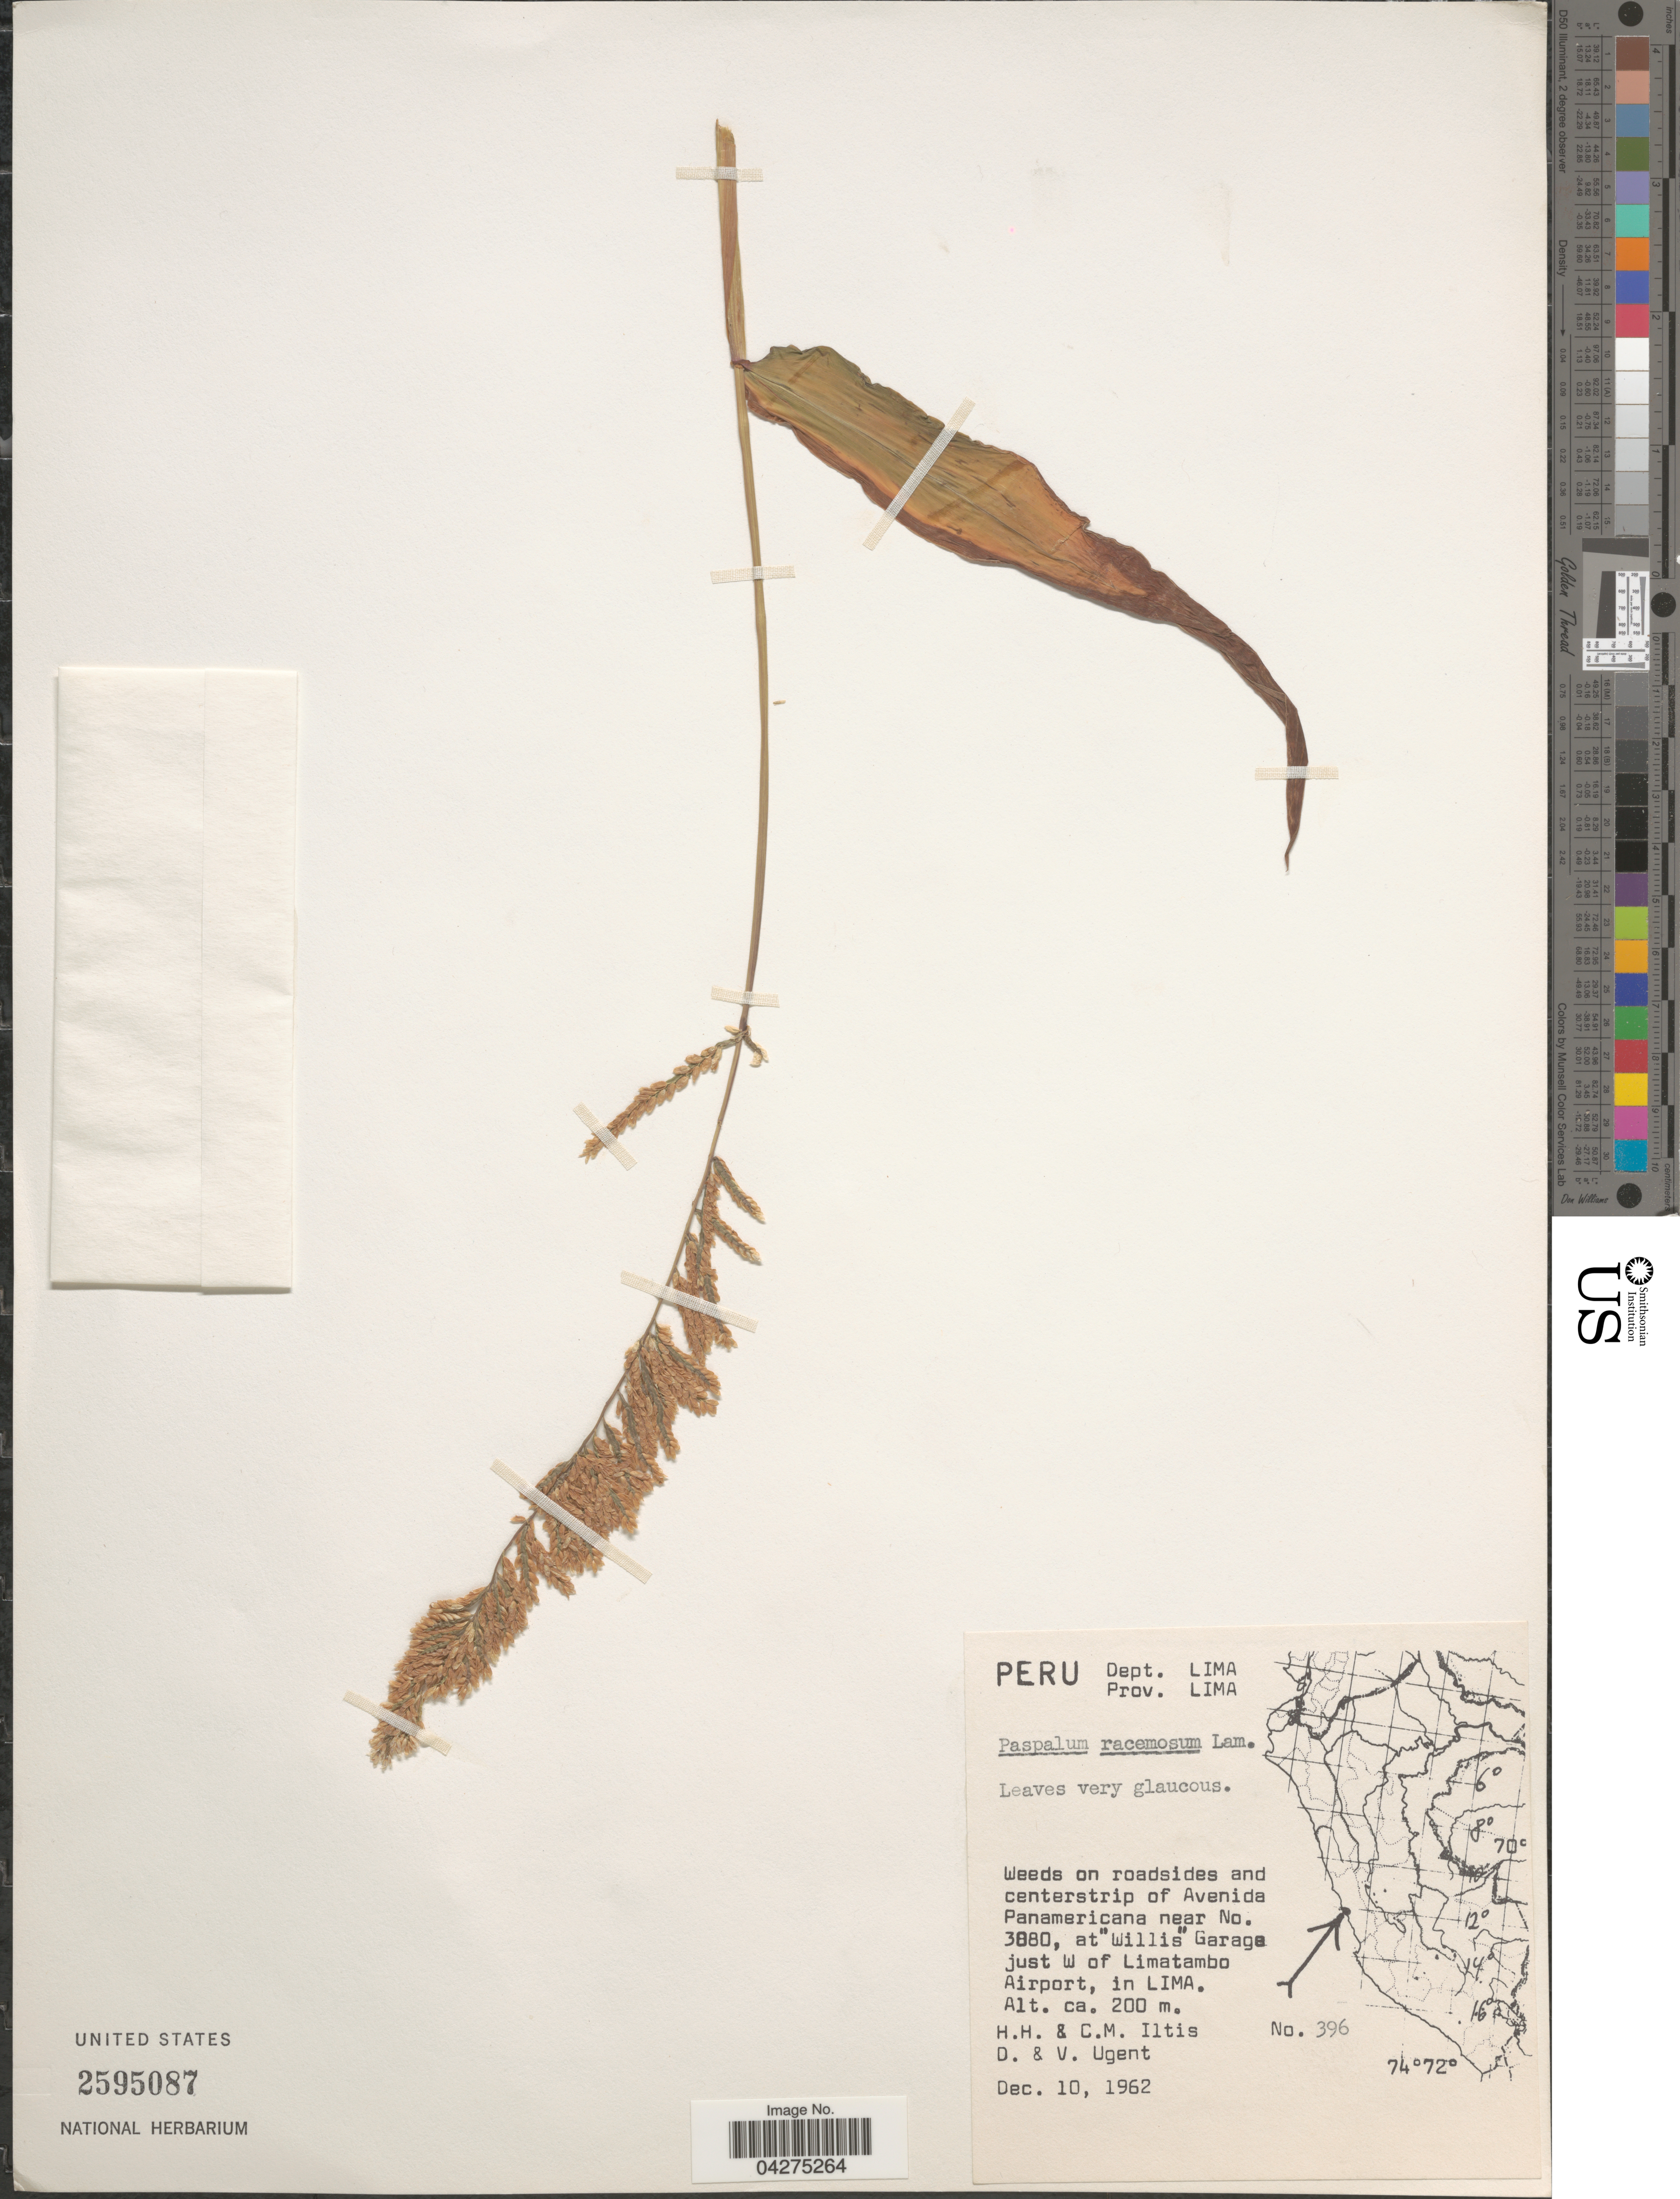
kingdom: Plantae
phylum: Tracheophyta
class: Liliopsida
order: Poales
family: Poaceae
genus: Paspalum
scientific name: Paspalum racemosum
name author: Lam.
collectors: H. H. Iltis, C. M Iltis, D. Ugent & V. Ugent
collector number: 396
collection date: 1962-12-10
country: Peru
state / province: Lima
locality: Dept. Lima. Weeds of roadsides and centerstrip of Avenida Panamericana near No. 3880, at "Willis" Garage just W of Limatambo Airport, in Lima.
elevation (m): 200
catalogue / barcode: US 2595087